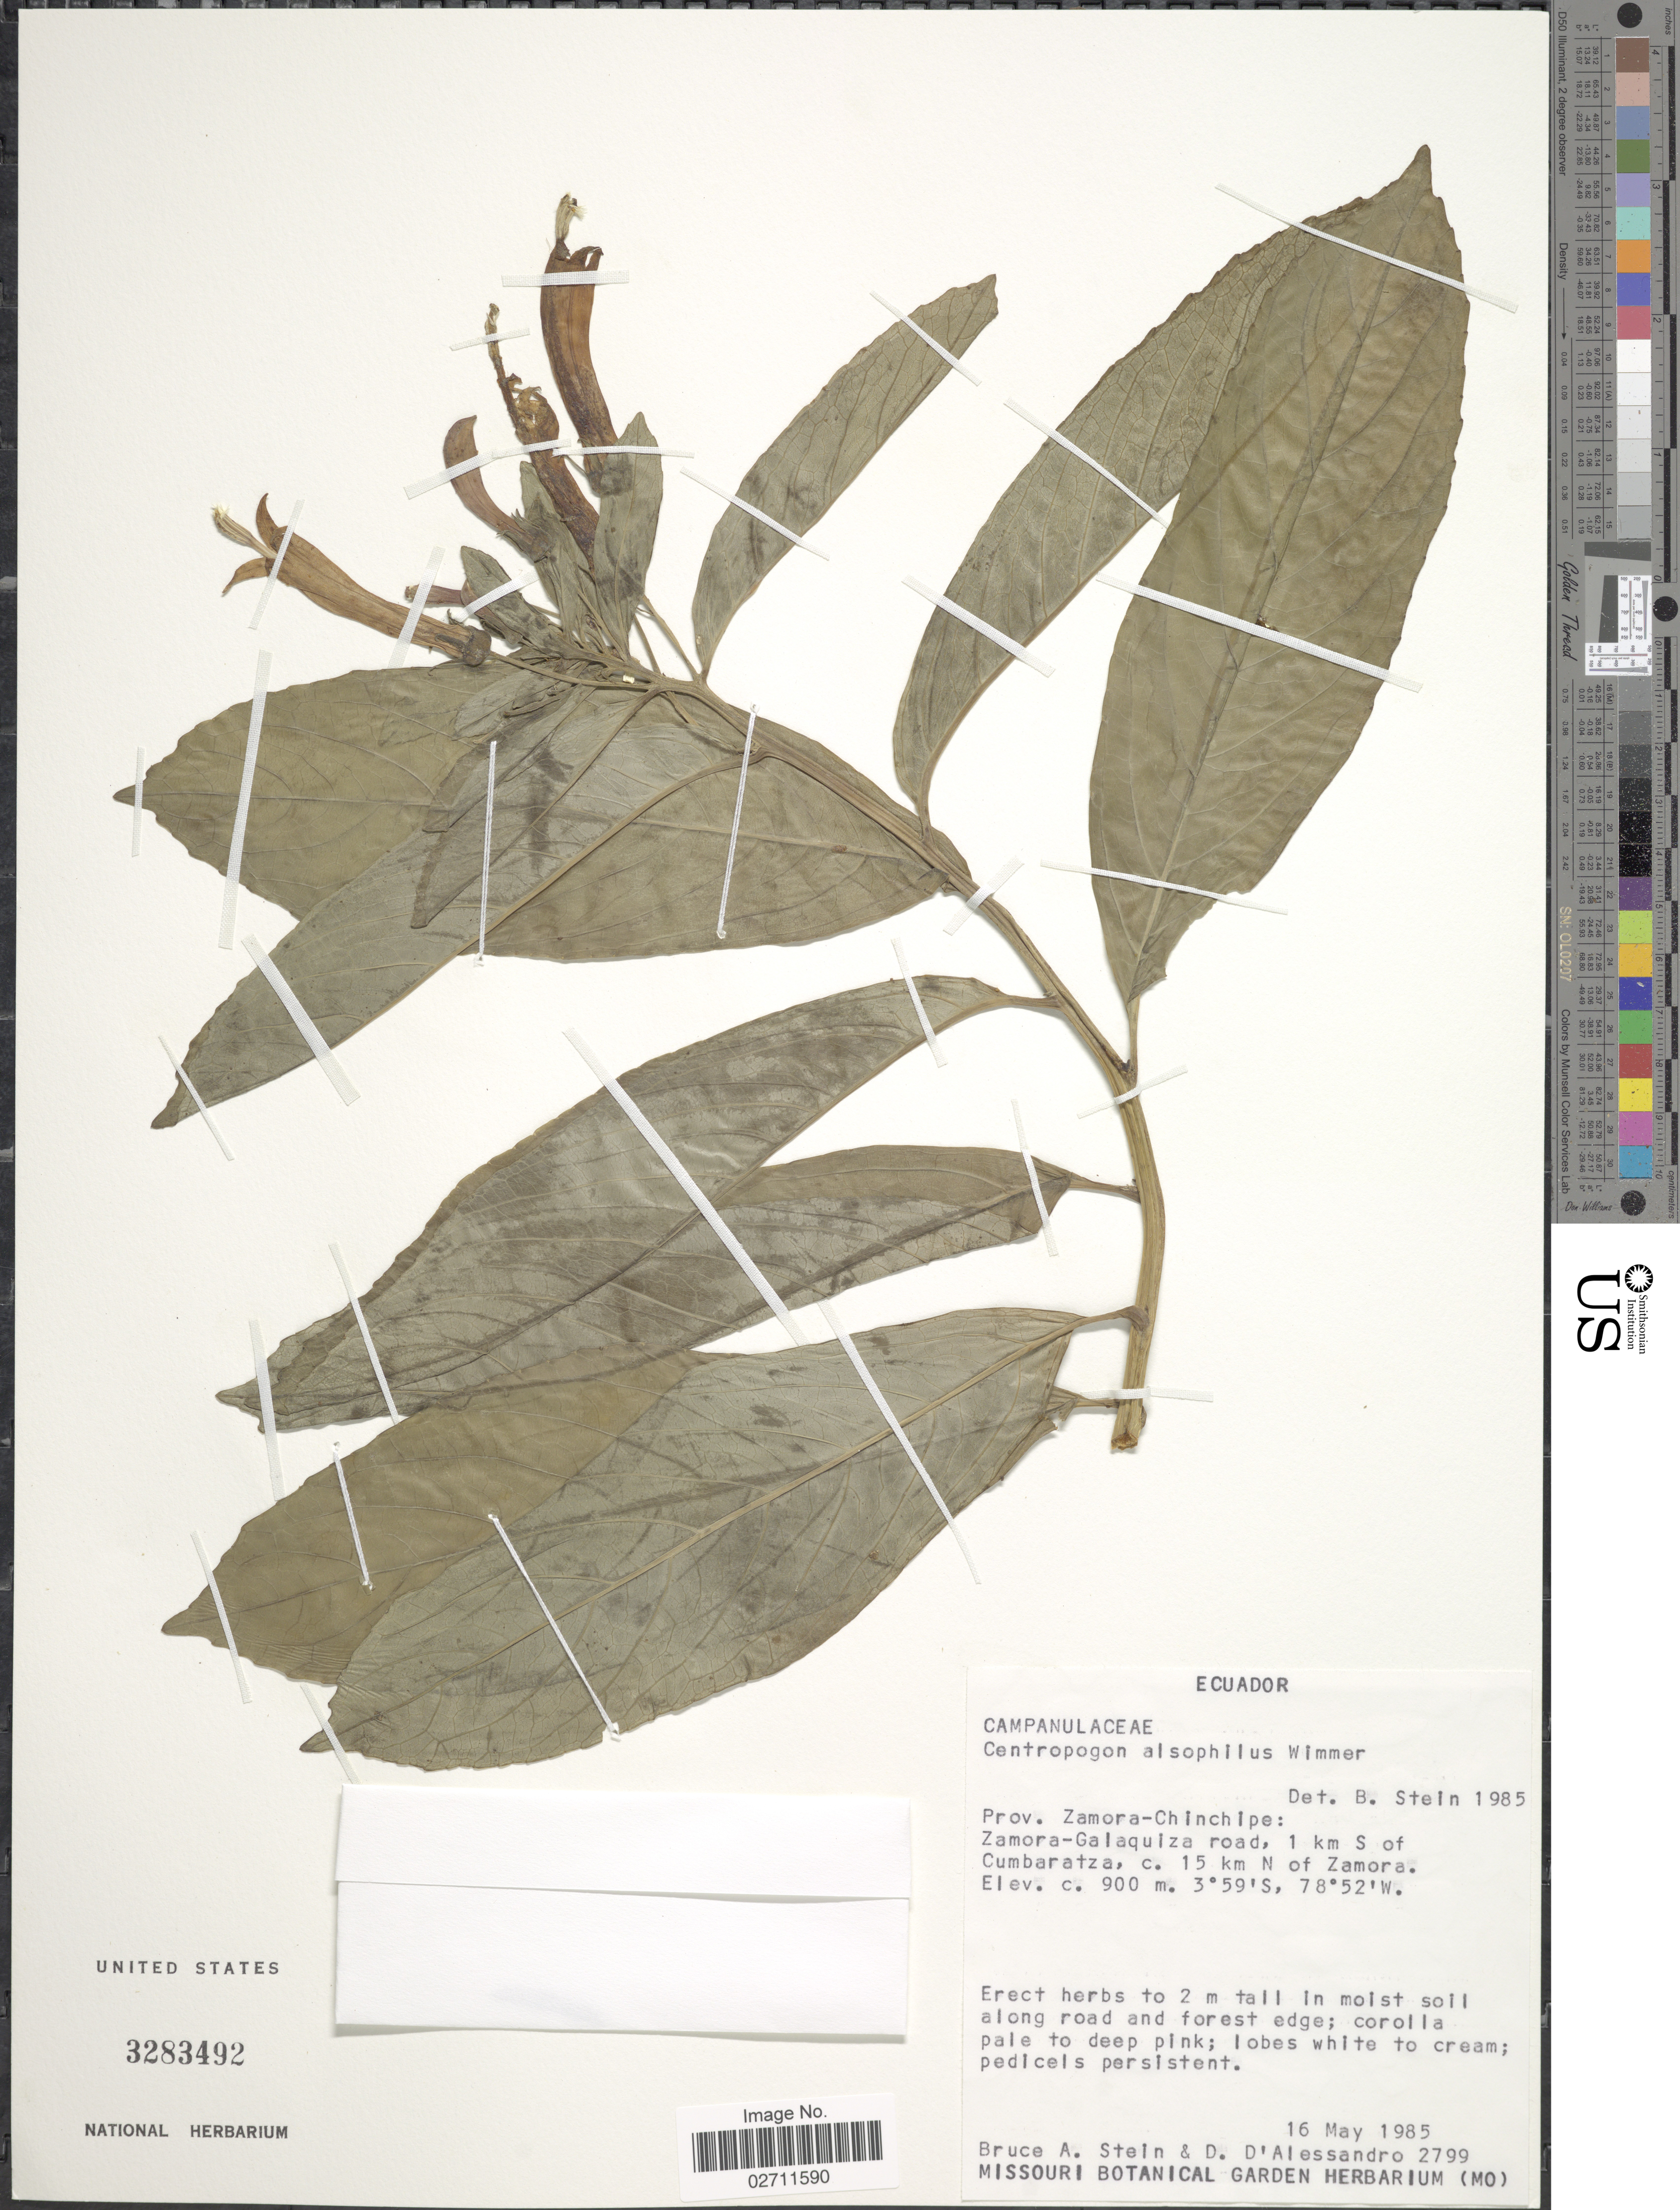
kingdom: Plantae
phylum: Tracheophyta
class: Magnoliopsida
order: Asterales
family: Campanulaceae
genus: Centropogon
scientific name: Centropogon alsophilus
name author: E. Wimm. in J.F. Macbr.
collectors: B. A. Stein & D. D'alessandro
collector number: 2799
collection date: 1985-05-16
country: Ecuador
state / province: Zamora-Chinchipe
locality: Zamora-Galaquiza Road, 1 km S of Cumbaratza, c. 15 km N of Zamora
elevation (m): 900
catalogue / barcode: US 3283492